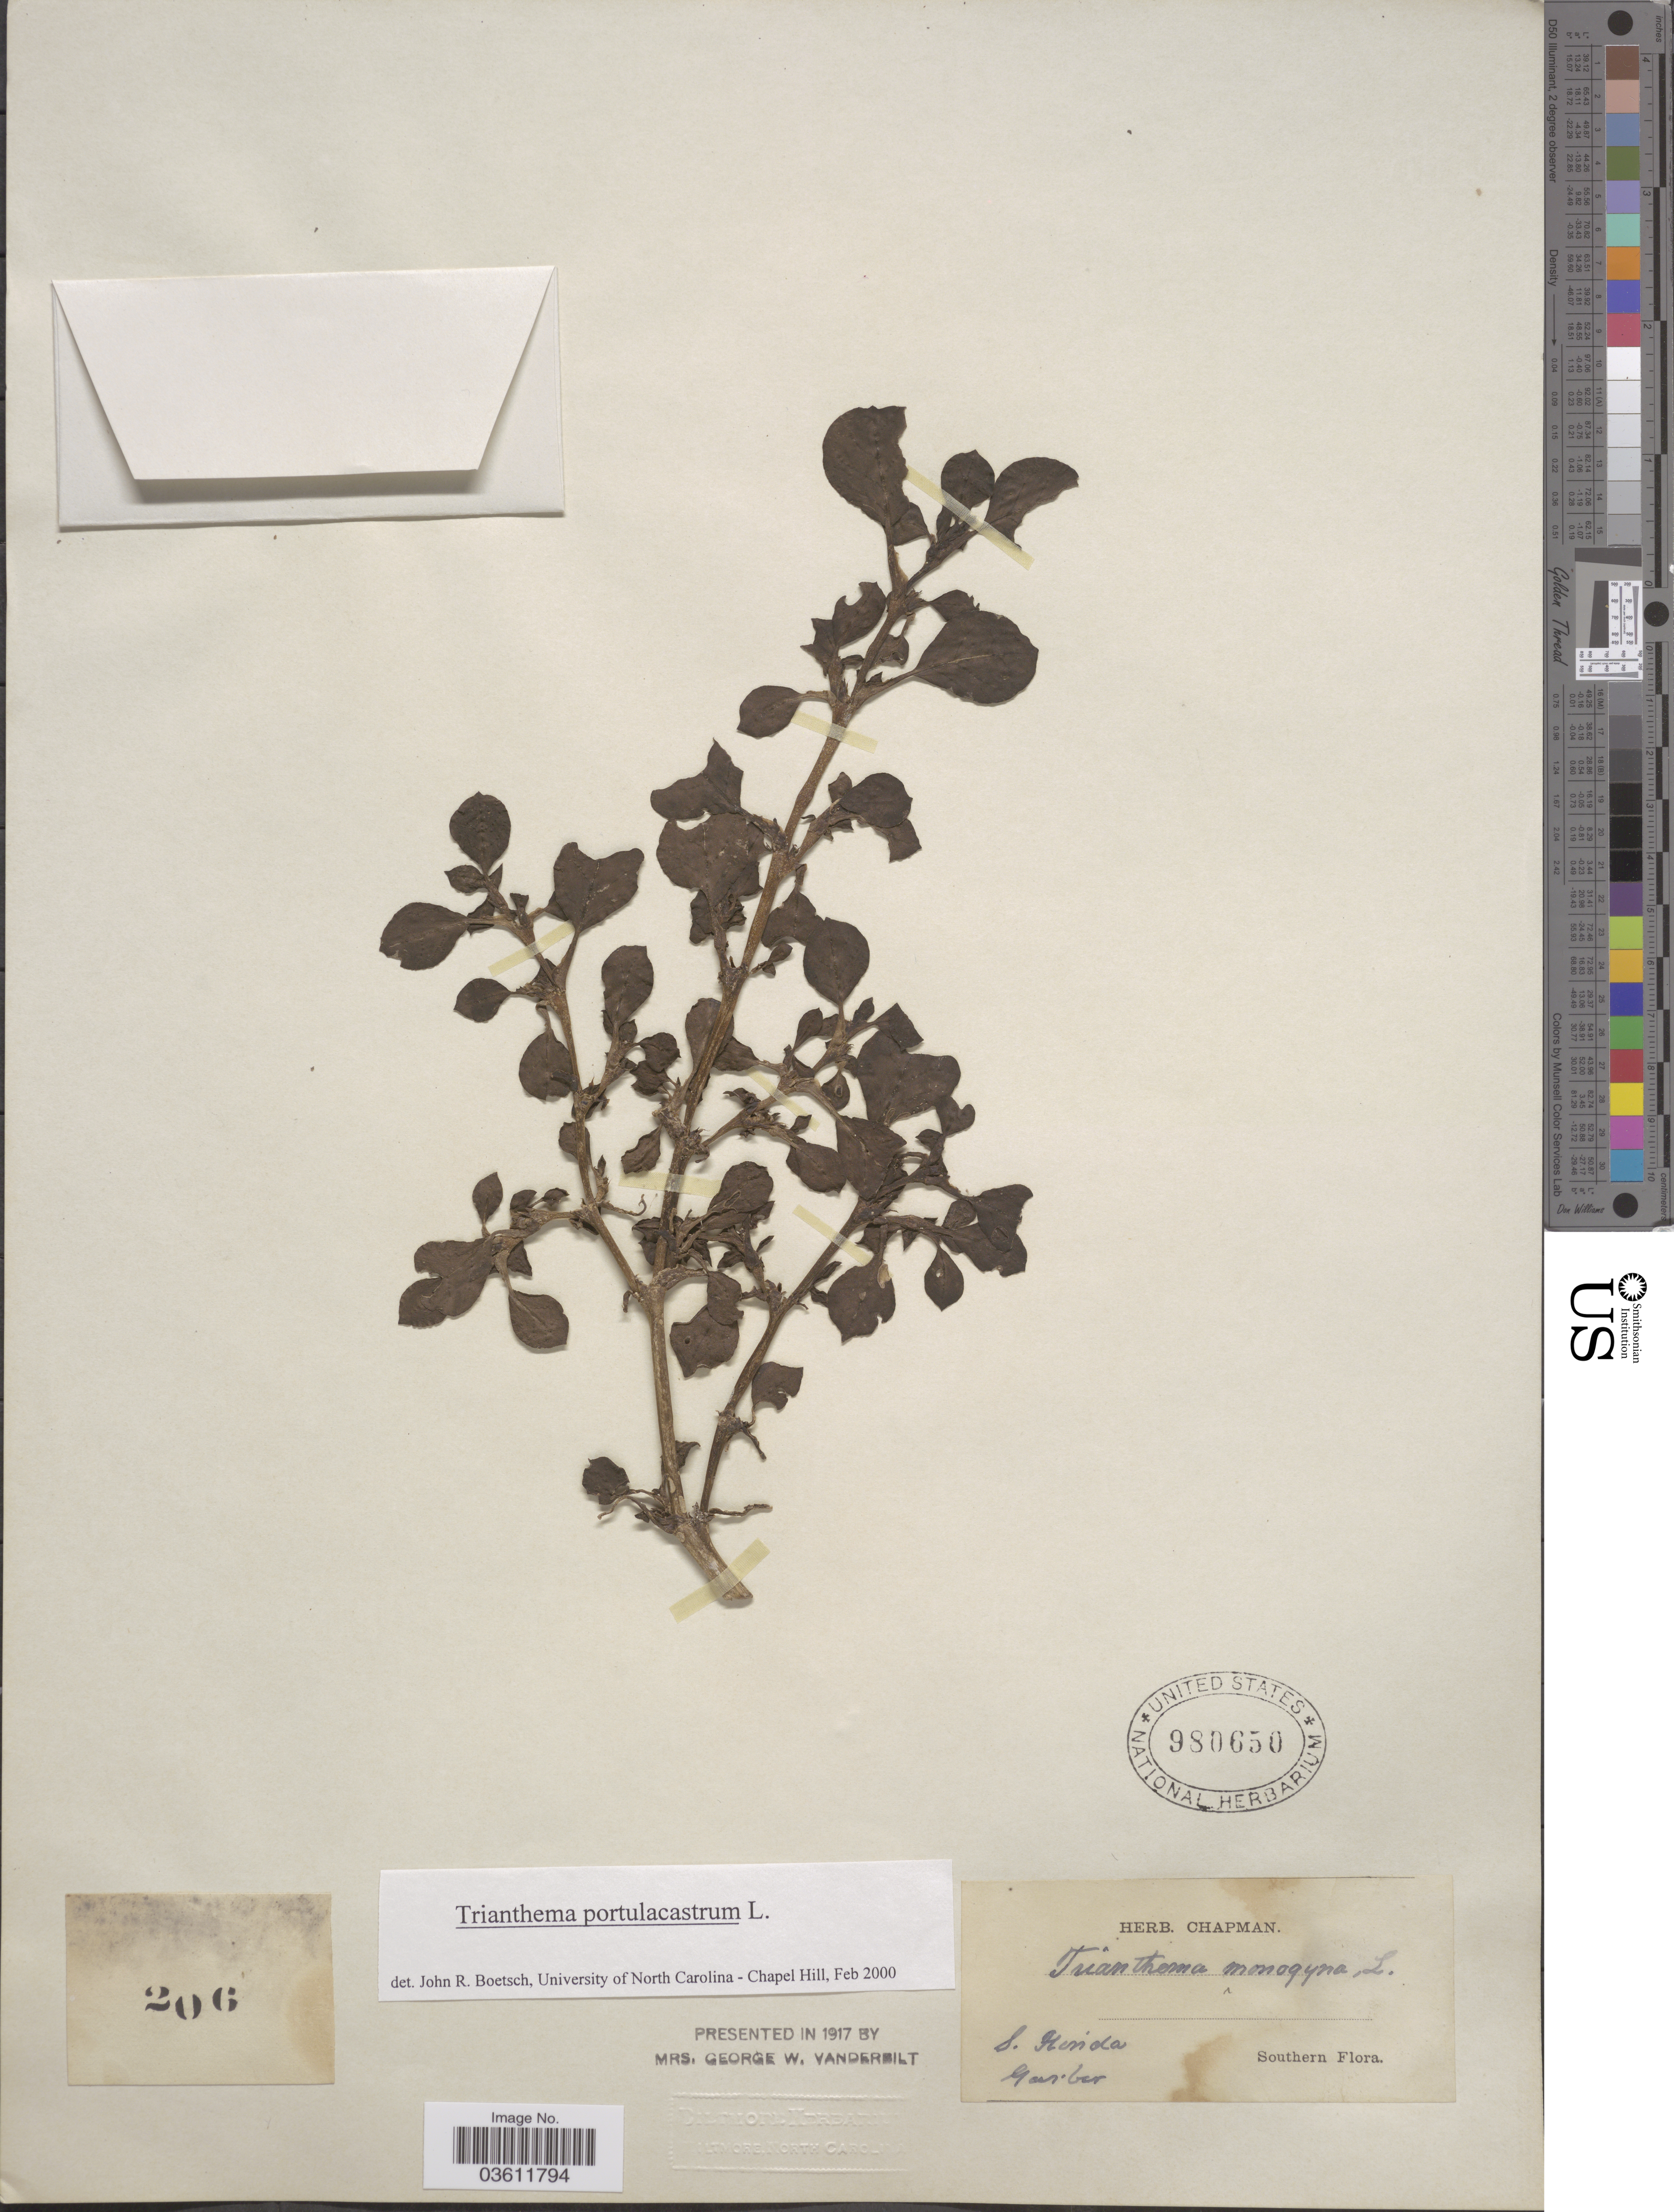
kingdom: Plantae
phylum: Tracheophyta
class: Magnoliopsida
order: Caryophyllales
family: Aizoaceae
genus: Trianthema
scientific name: Trianthema portulacastrum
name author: L.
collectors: -- Garber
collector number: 206?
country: United States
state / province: Florida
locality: S. Florida.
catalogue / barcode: US 980650